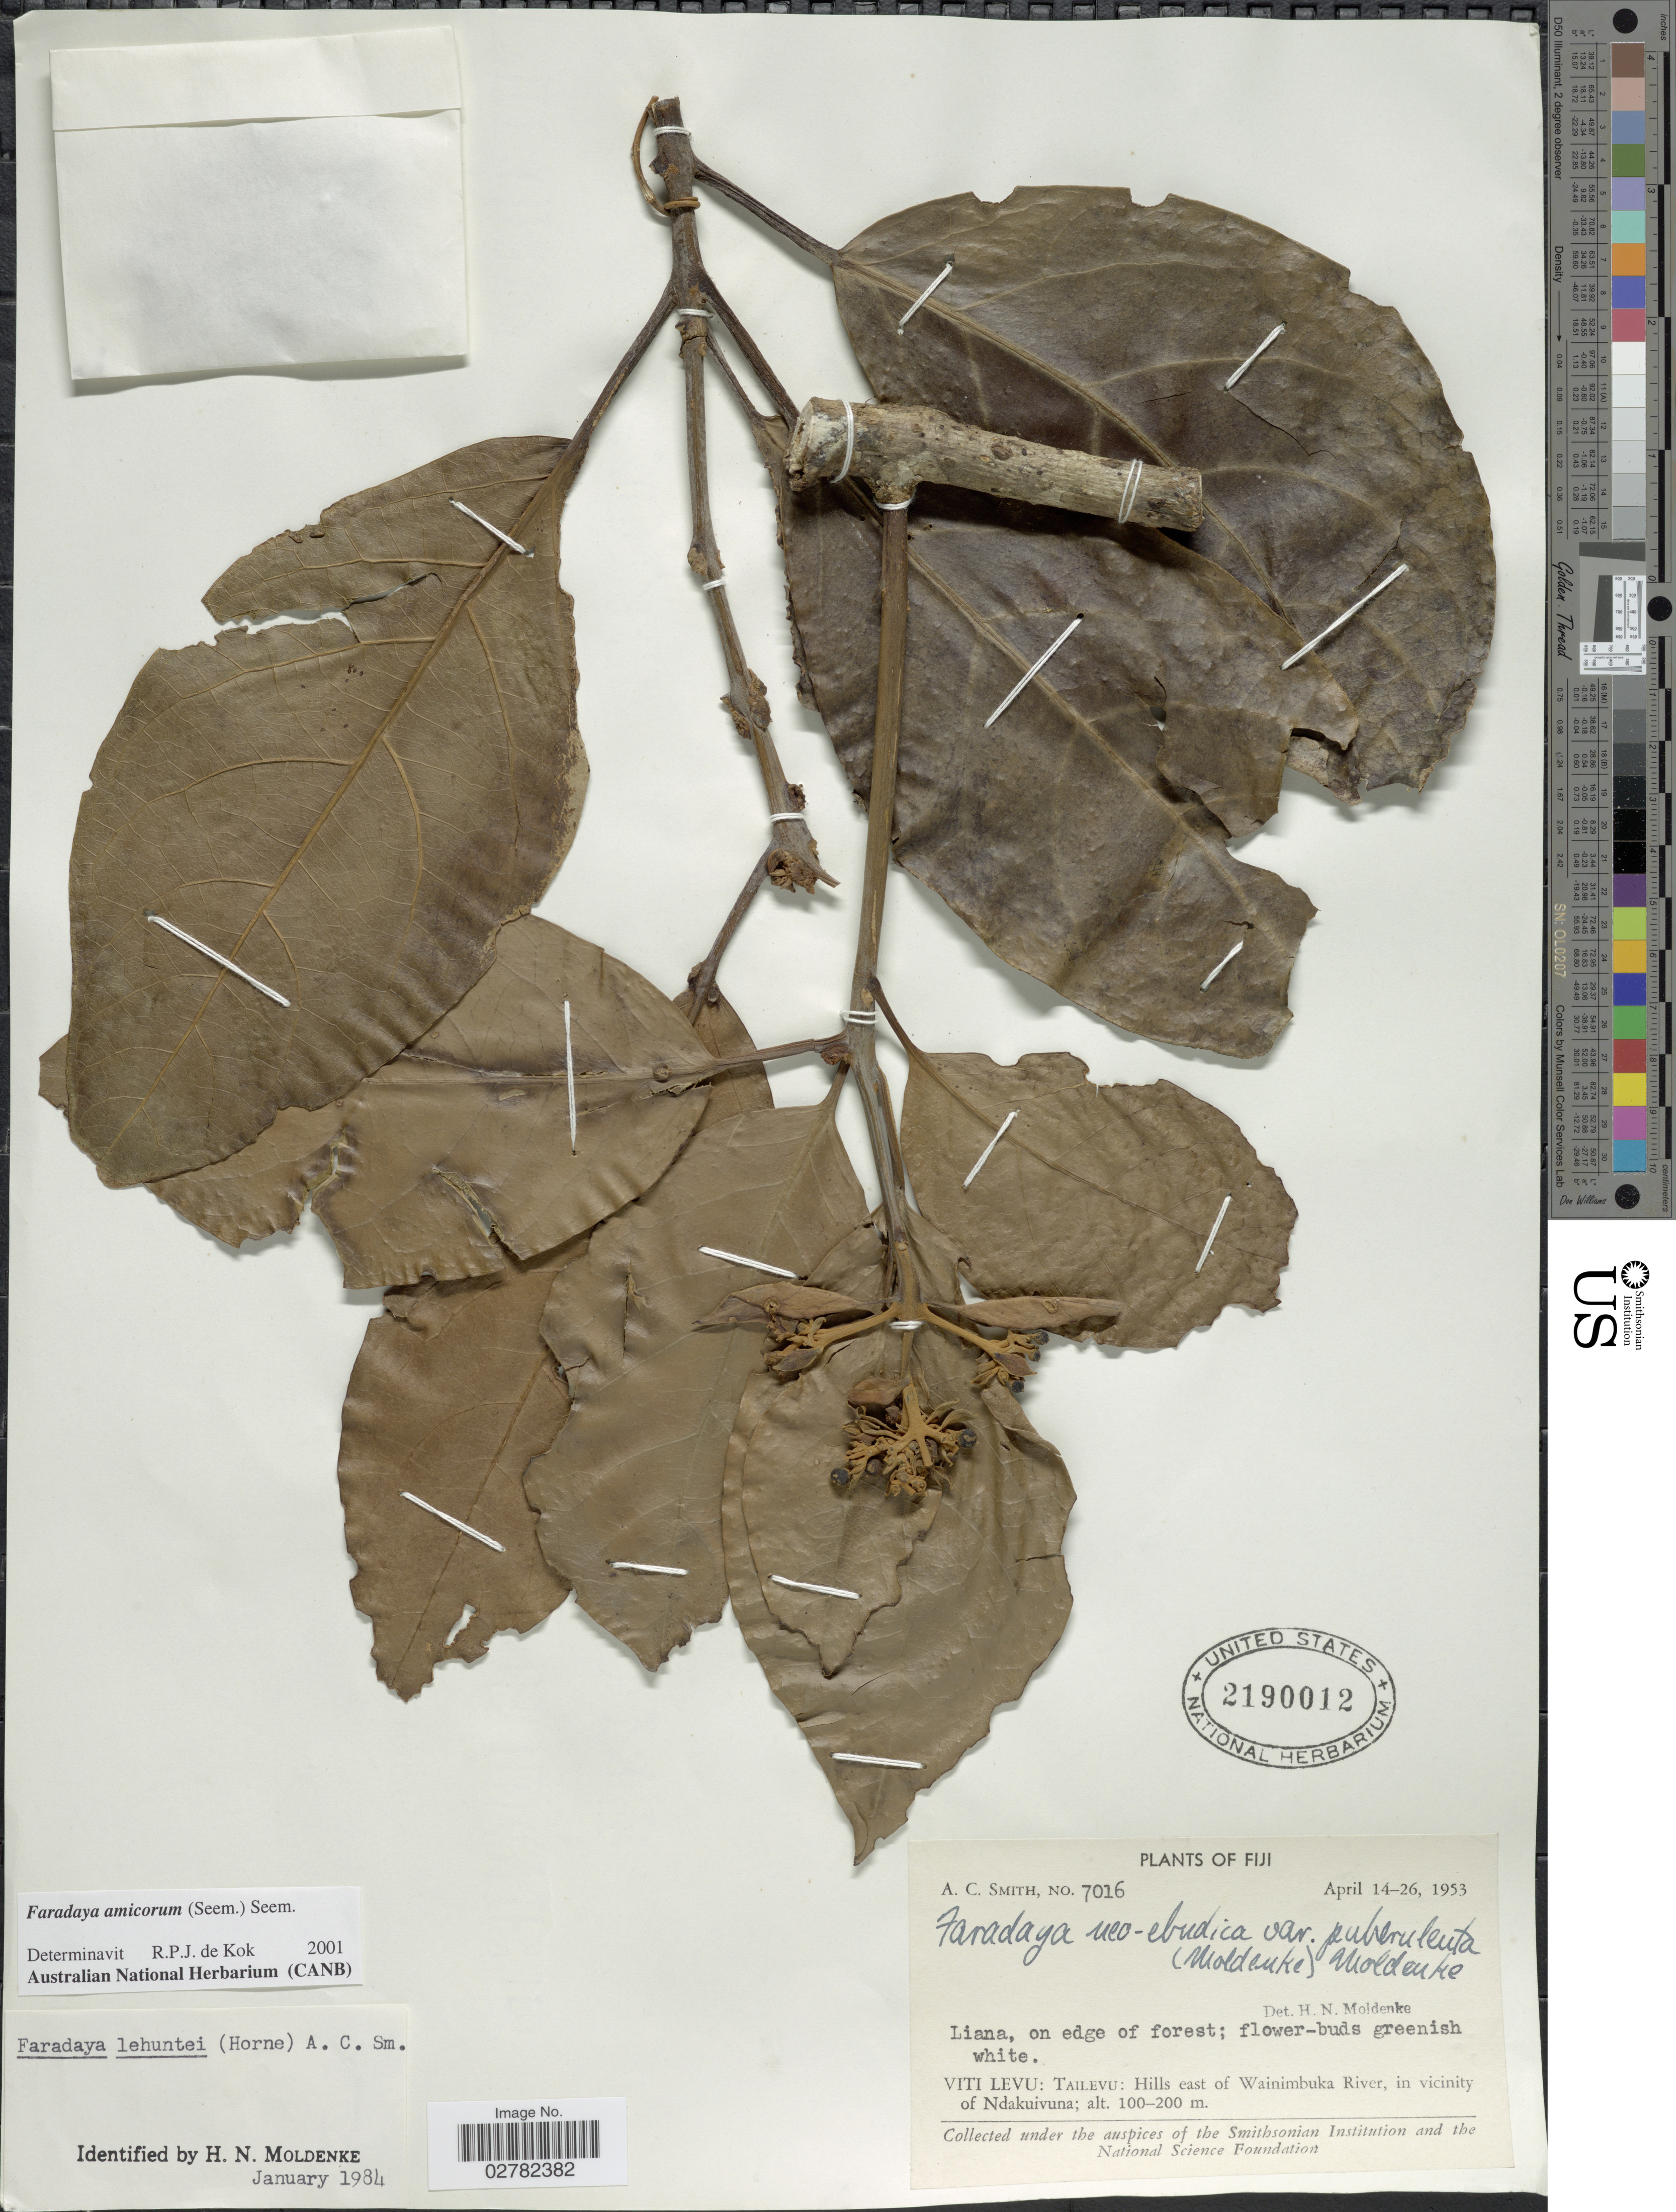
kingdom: Plantae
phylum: Tracheophyta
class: Magnoliopsida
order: Lamiales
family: Lamiaceae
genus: Faradaya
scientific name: Faradaya amicorum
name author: (Seem.) Seem.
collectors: A. C. Smith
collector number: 7016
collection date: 1953-04-14/1953-04-26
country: Fiji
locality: Viti Levu: Tailevu: Hills east of Wainimbuka River, in vicinity of Ndakuivuna.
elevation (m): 100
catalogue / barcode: US 2190012